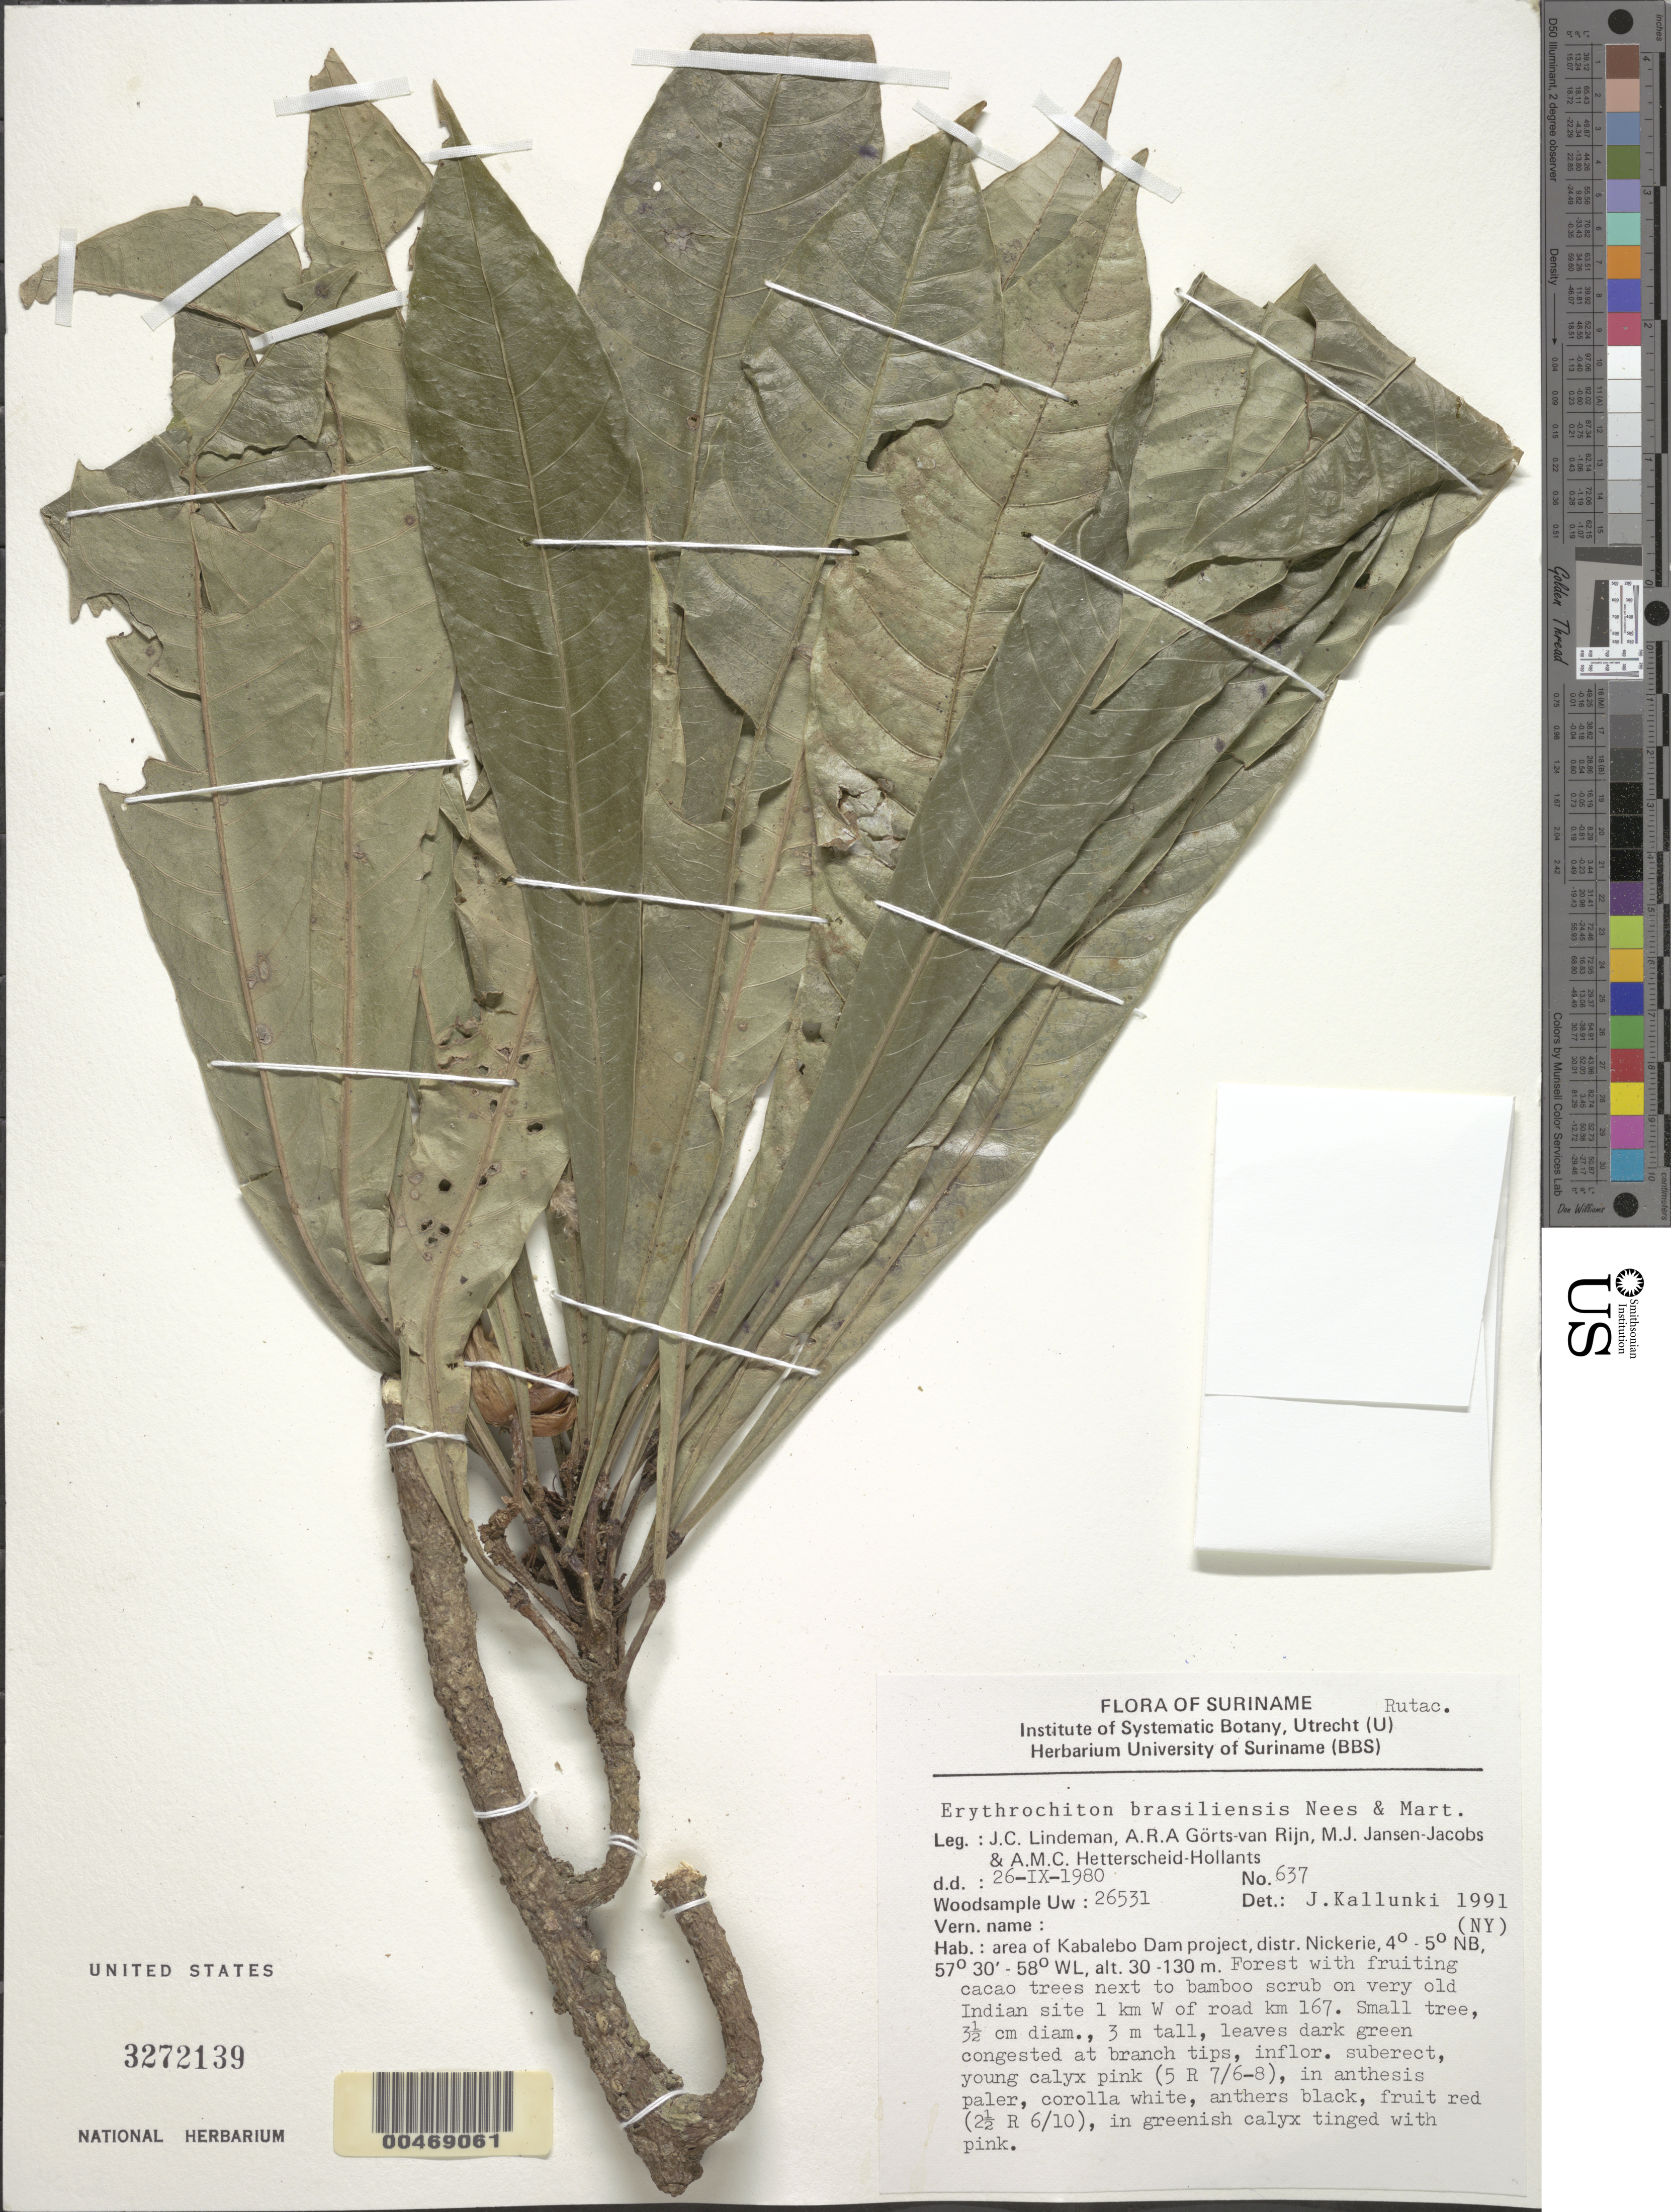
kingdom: Plantae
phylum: Tracheophyta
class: Magnoliopsida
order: Sapindales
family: Rutaceae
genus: Erythrochiton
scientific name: Erythrochiton brasiliensis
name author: Nees & Mart.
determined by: Kallunki, Jacquelyn A.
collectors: J. C. Lindeman, A. .R. A. Görts-van Rijn, M. J. Jansen-Jacobs & A. Hetterscheid-Hollants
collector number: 80 637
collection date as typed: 26-Sep-80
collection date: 1980-09-26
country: Suriname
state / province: Nickerie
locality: Kabalebo Dam project area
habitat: Forest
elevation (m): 30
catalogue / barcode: US 3272139